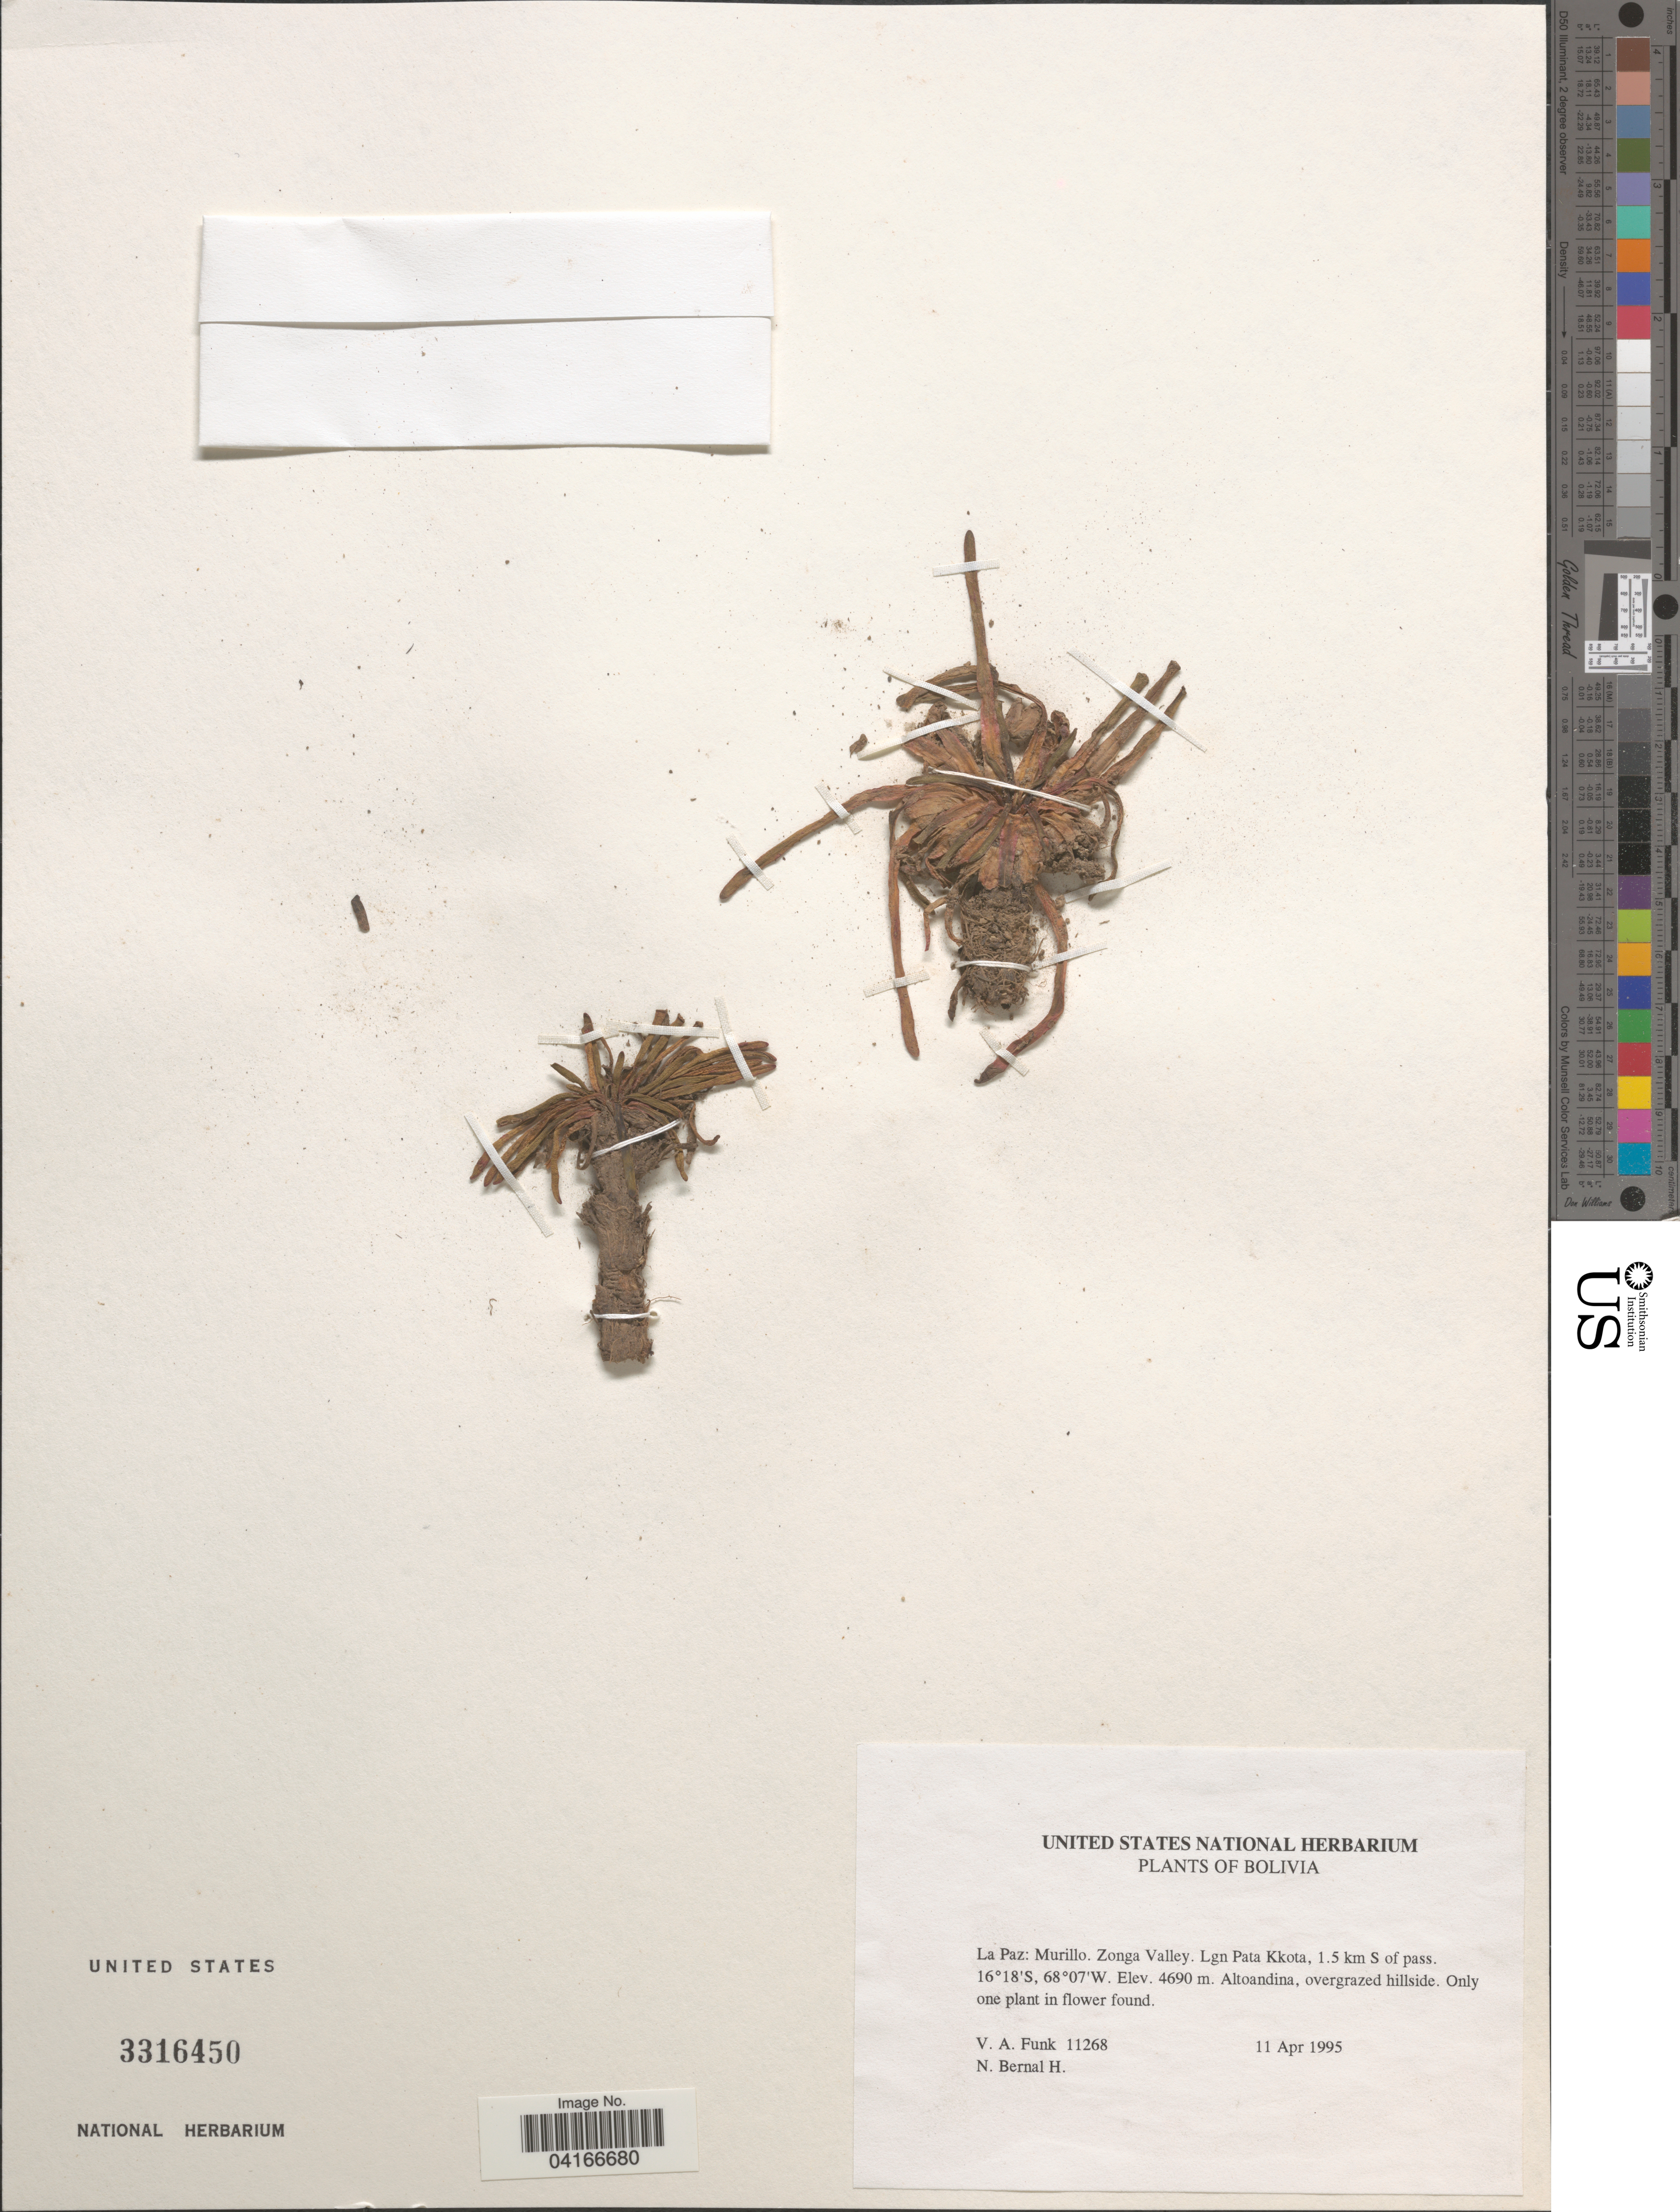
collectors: V. Funk & N. Bernal H.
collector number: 11268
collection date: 1995-04-11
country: Bolivia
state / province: La Paz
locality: La Paz: Murillo. Zonga Valley. Lgn Pata Kkota, 1.5 km S of pass.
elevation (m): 4690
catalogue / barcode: US 3316450